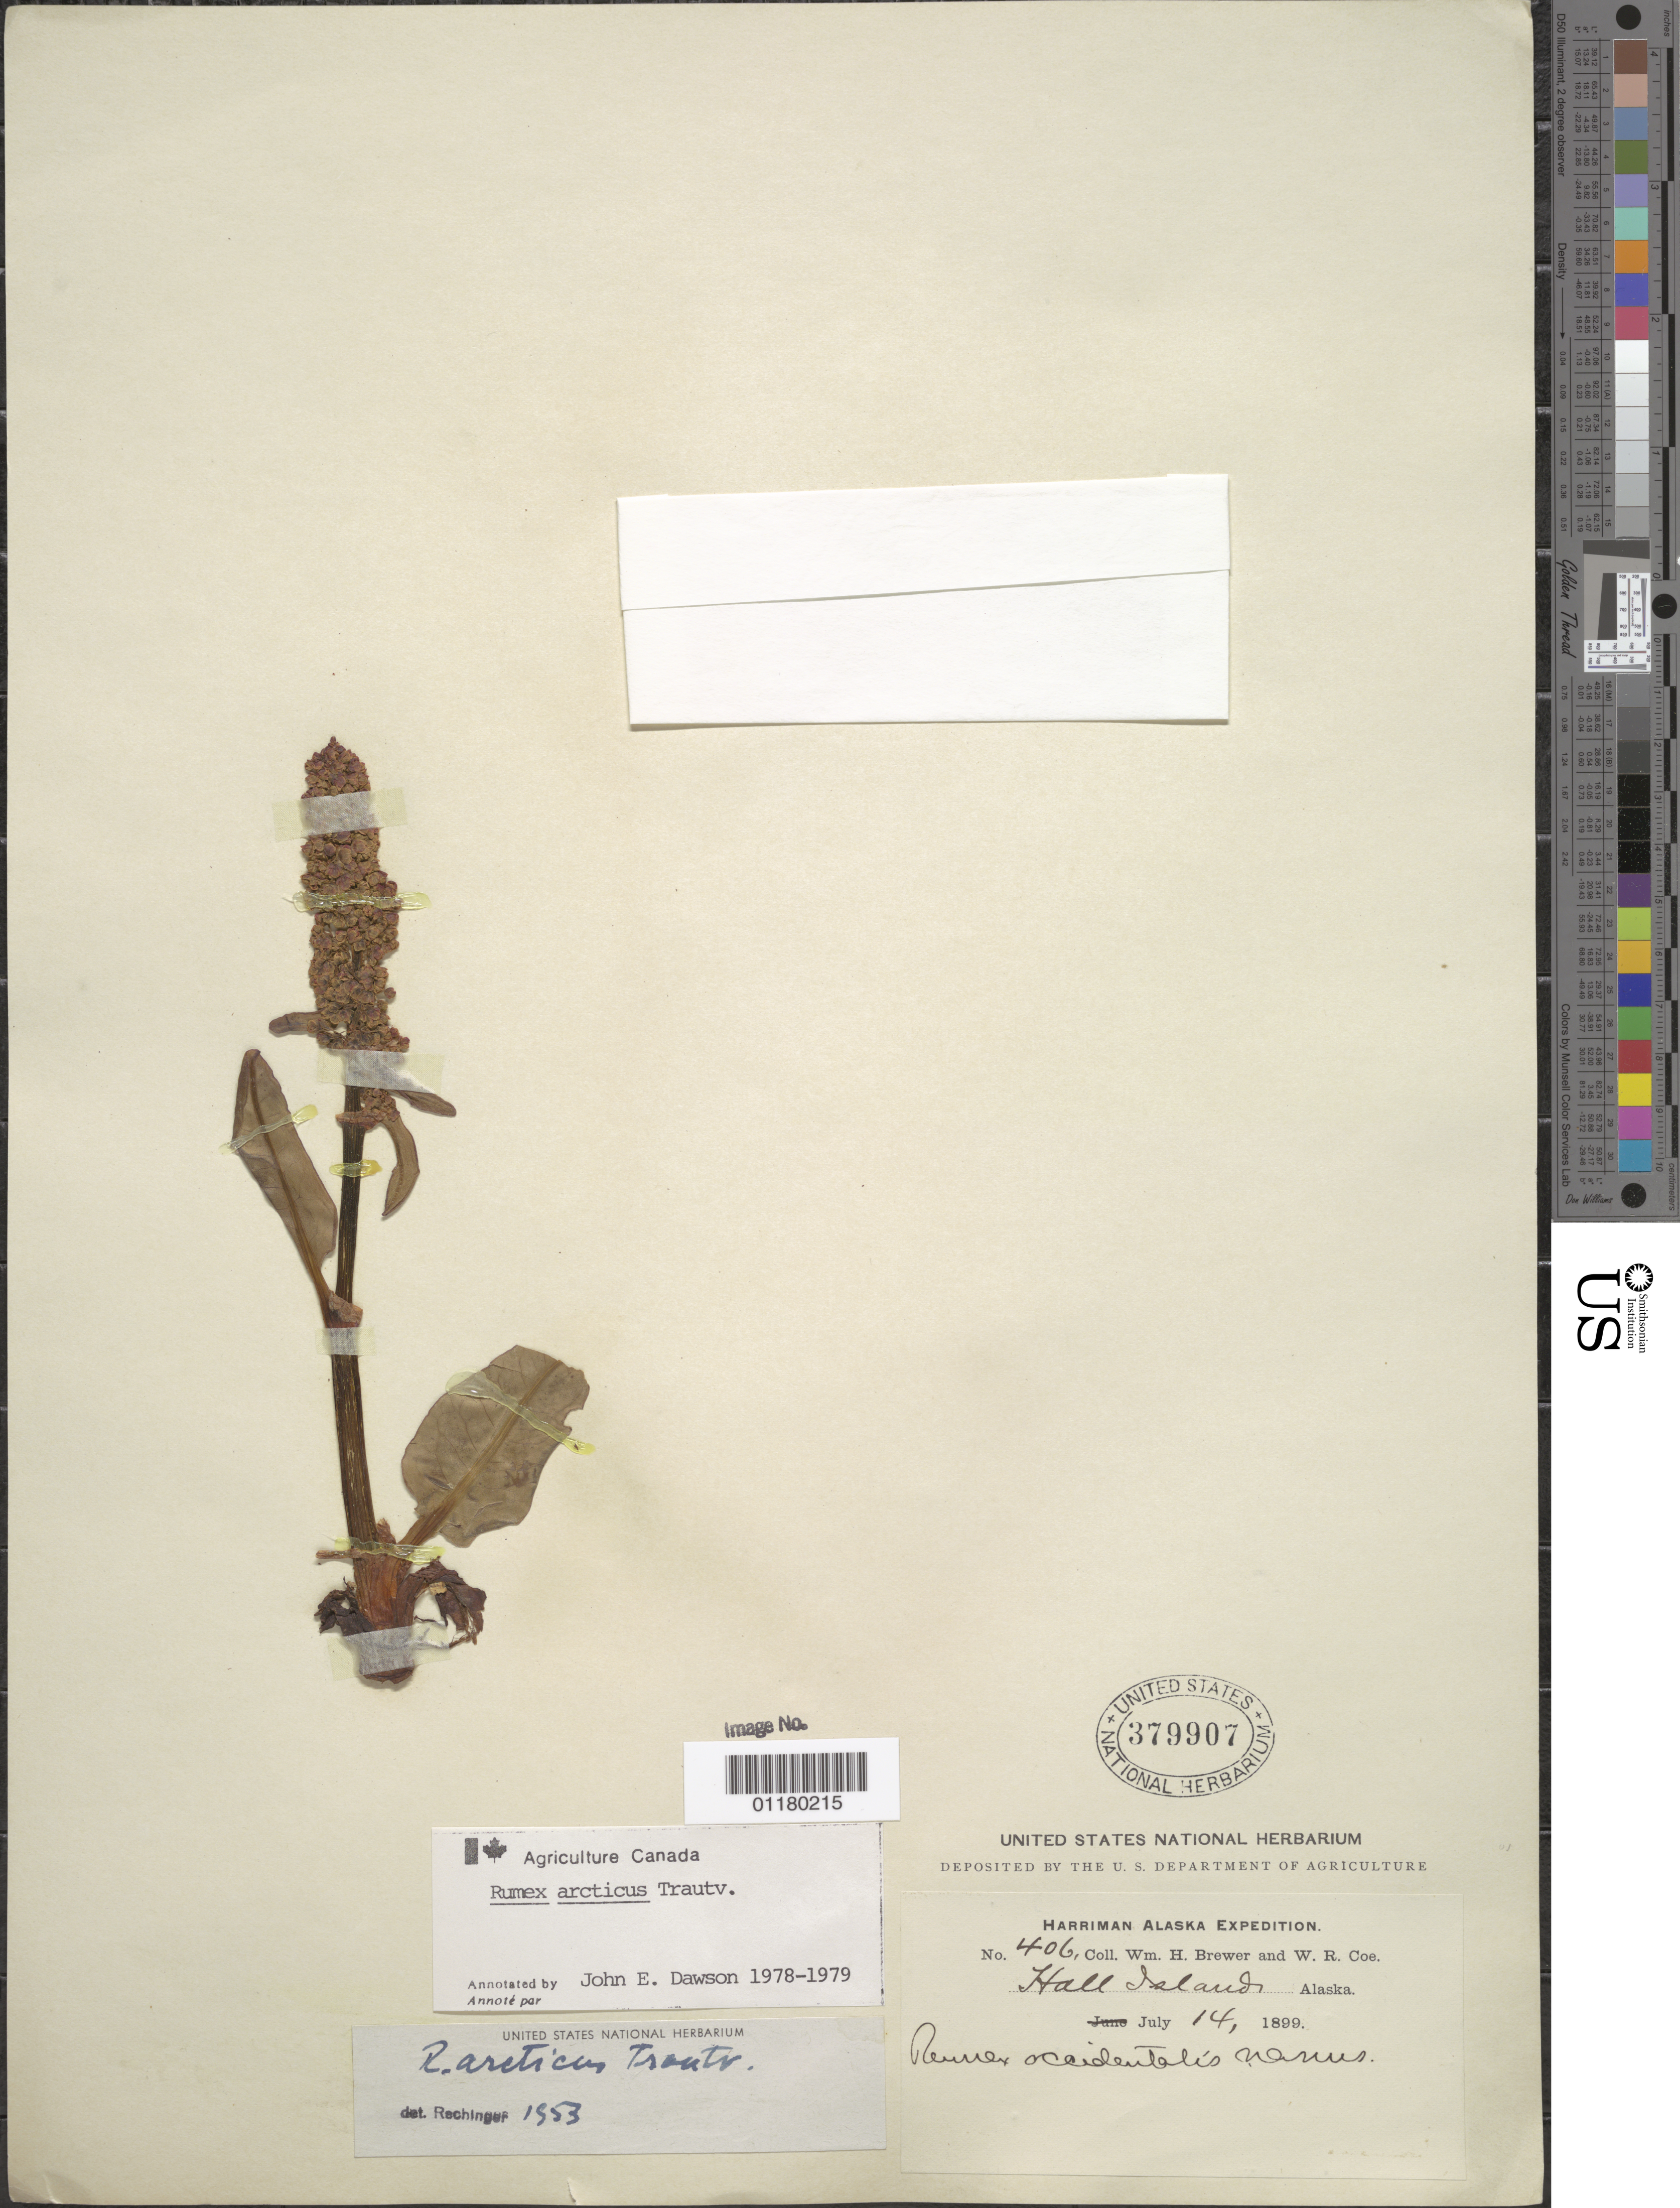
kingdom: Plantae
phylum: Tracheophyta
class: Magnoliopsida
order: Caryophyllales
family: Polygonaceae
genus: Rumex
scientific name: Rumex arcticus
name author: Trautv.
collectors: W. H. Brewer & W. Coe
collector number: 406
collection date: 1899-07-14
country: United States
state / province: Alaska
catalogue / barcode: US 379907